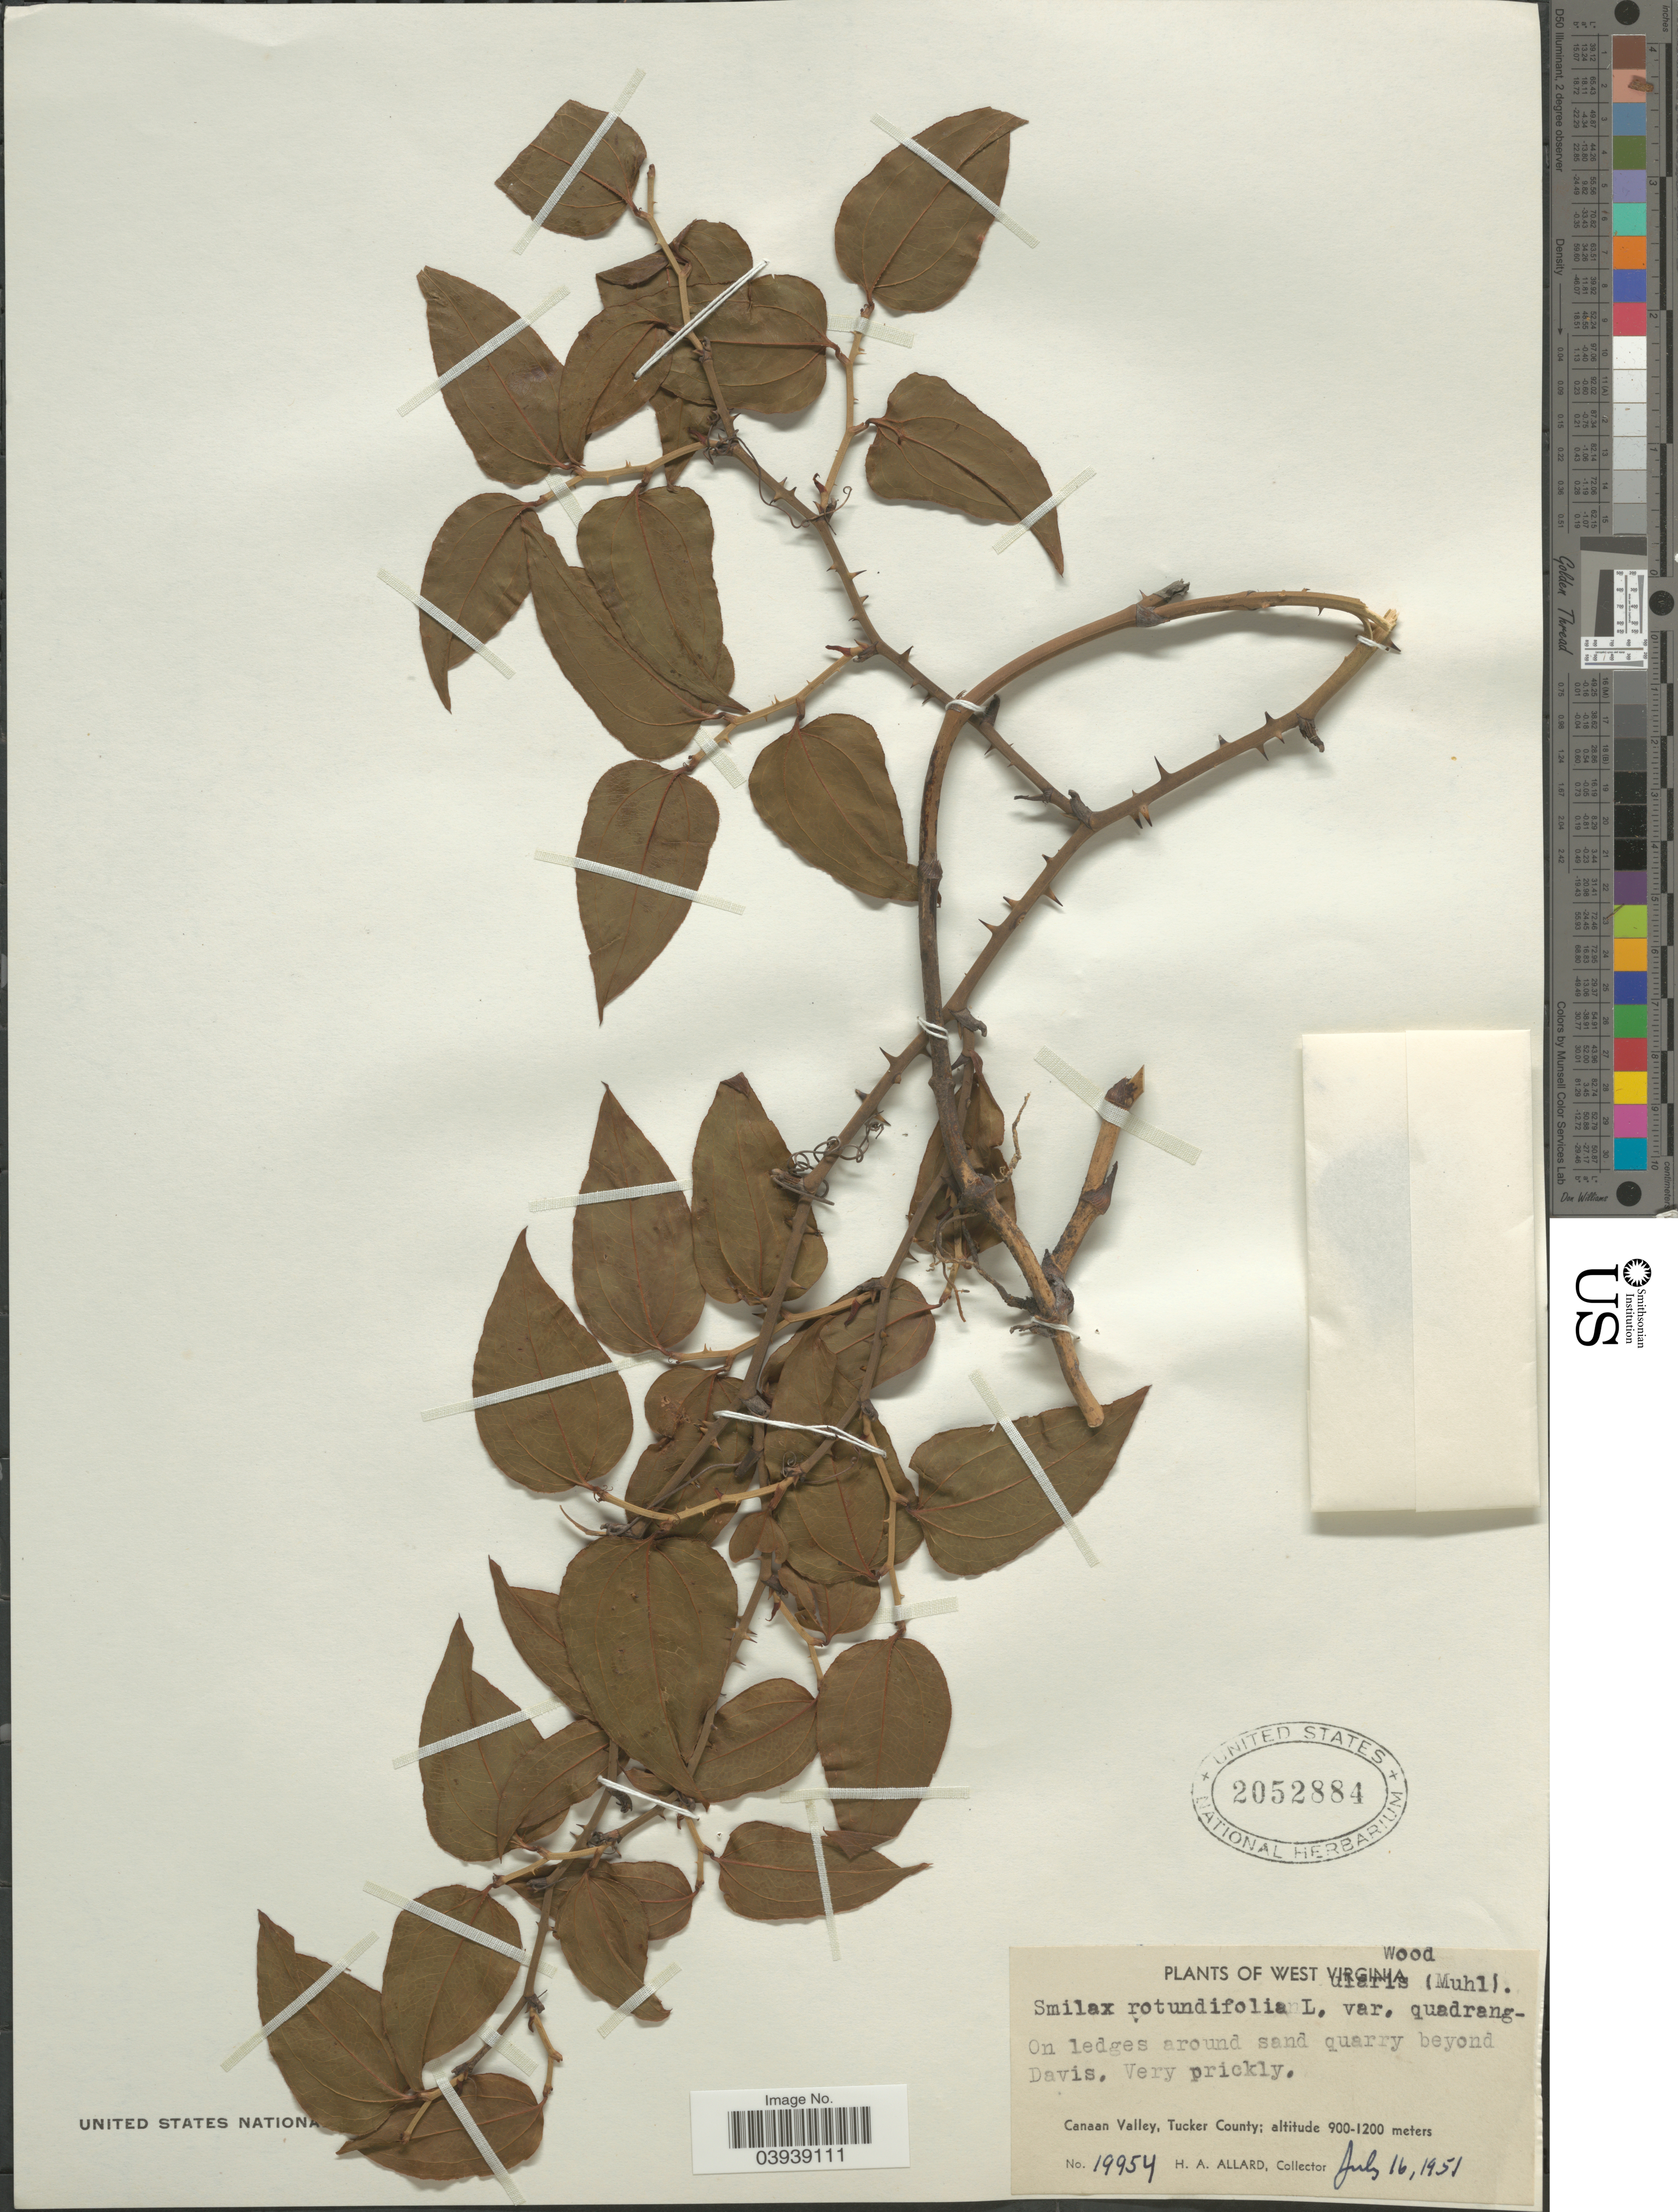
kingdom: Plantae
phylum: Tracheophyta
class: Liliopsida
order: Liliales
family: Smilacaceae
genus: Smilax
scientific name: Smilax rotundifolia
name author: L.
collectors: H. A. Allard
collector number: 19954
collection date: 1951-07-16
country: United States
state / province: West Virginia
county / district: Tucker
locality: On ledges around sand quarry beyond Davis. Canaan Valley, Tucker County.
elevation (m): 900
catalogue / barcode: US 2052884